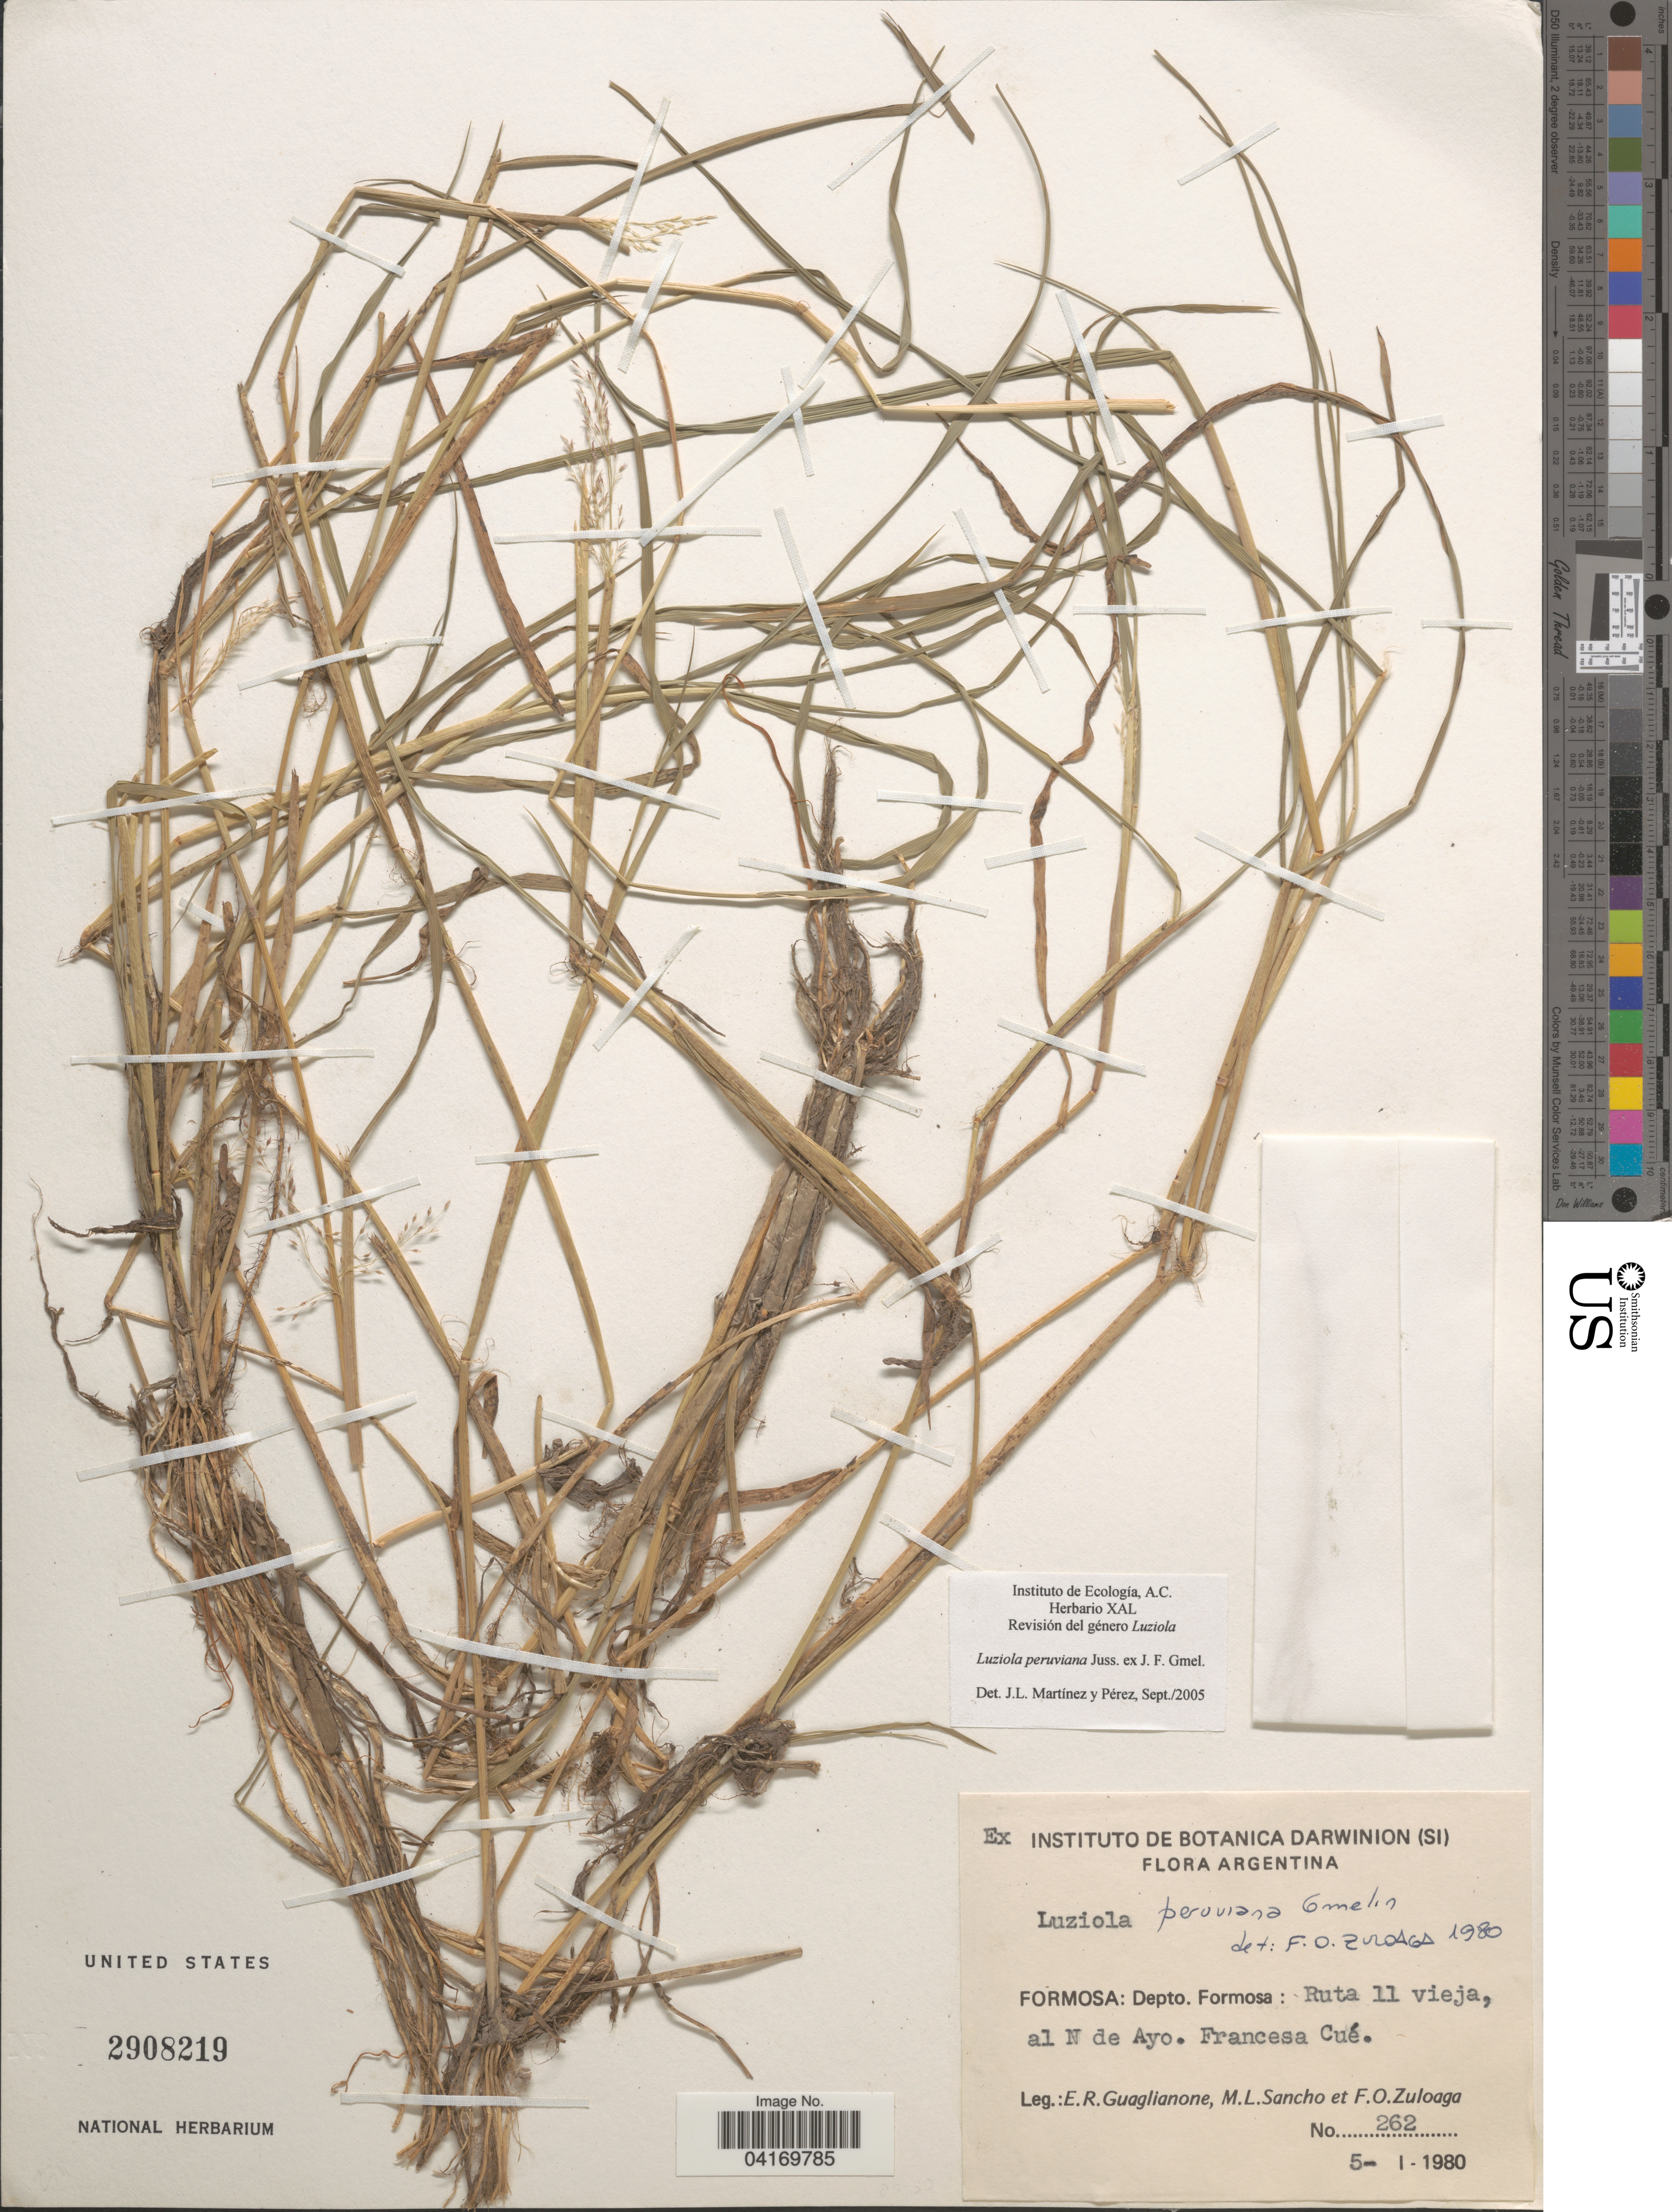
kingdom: Plantae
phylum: Tracheophyta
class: Liliopsida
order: Poales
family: Poaceae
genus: Luziola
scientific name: Luziola peruviana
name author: Juss. ex J.F. Gmel.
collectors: E. R. Guaglianone, M. L. Sancho & F. O. Zuloaga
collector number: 262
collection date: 1980-01-05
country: Argentina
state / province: Formosa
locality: Formosa: Depto. Formosa: Ruta 11 vieja, al N de Ayo. Francesa Cué.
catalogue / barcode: US 2908219